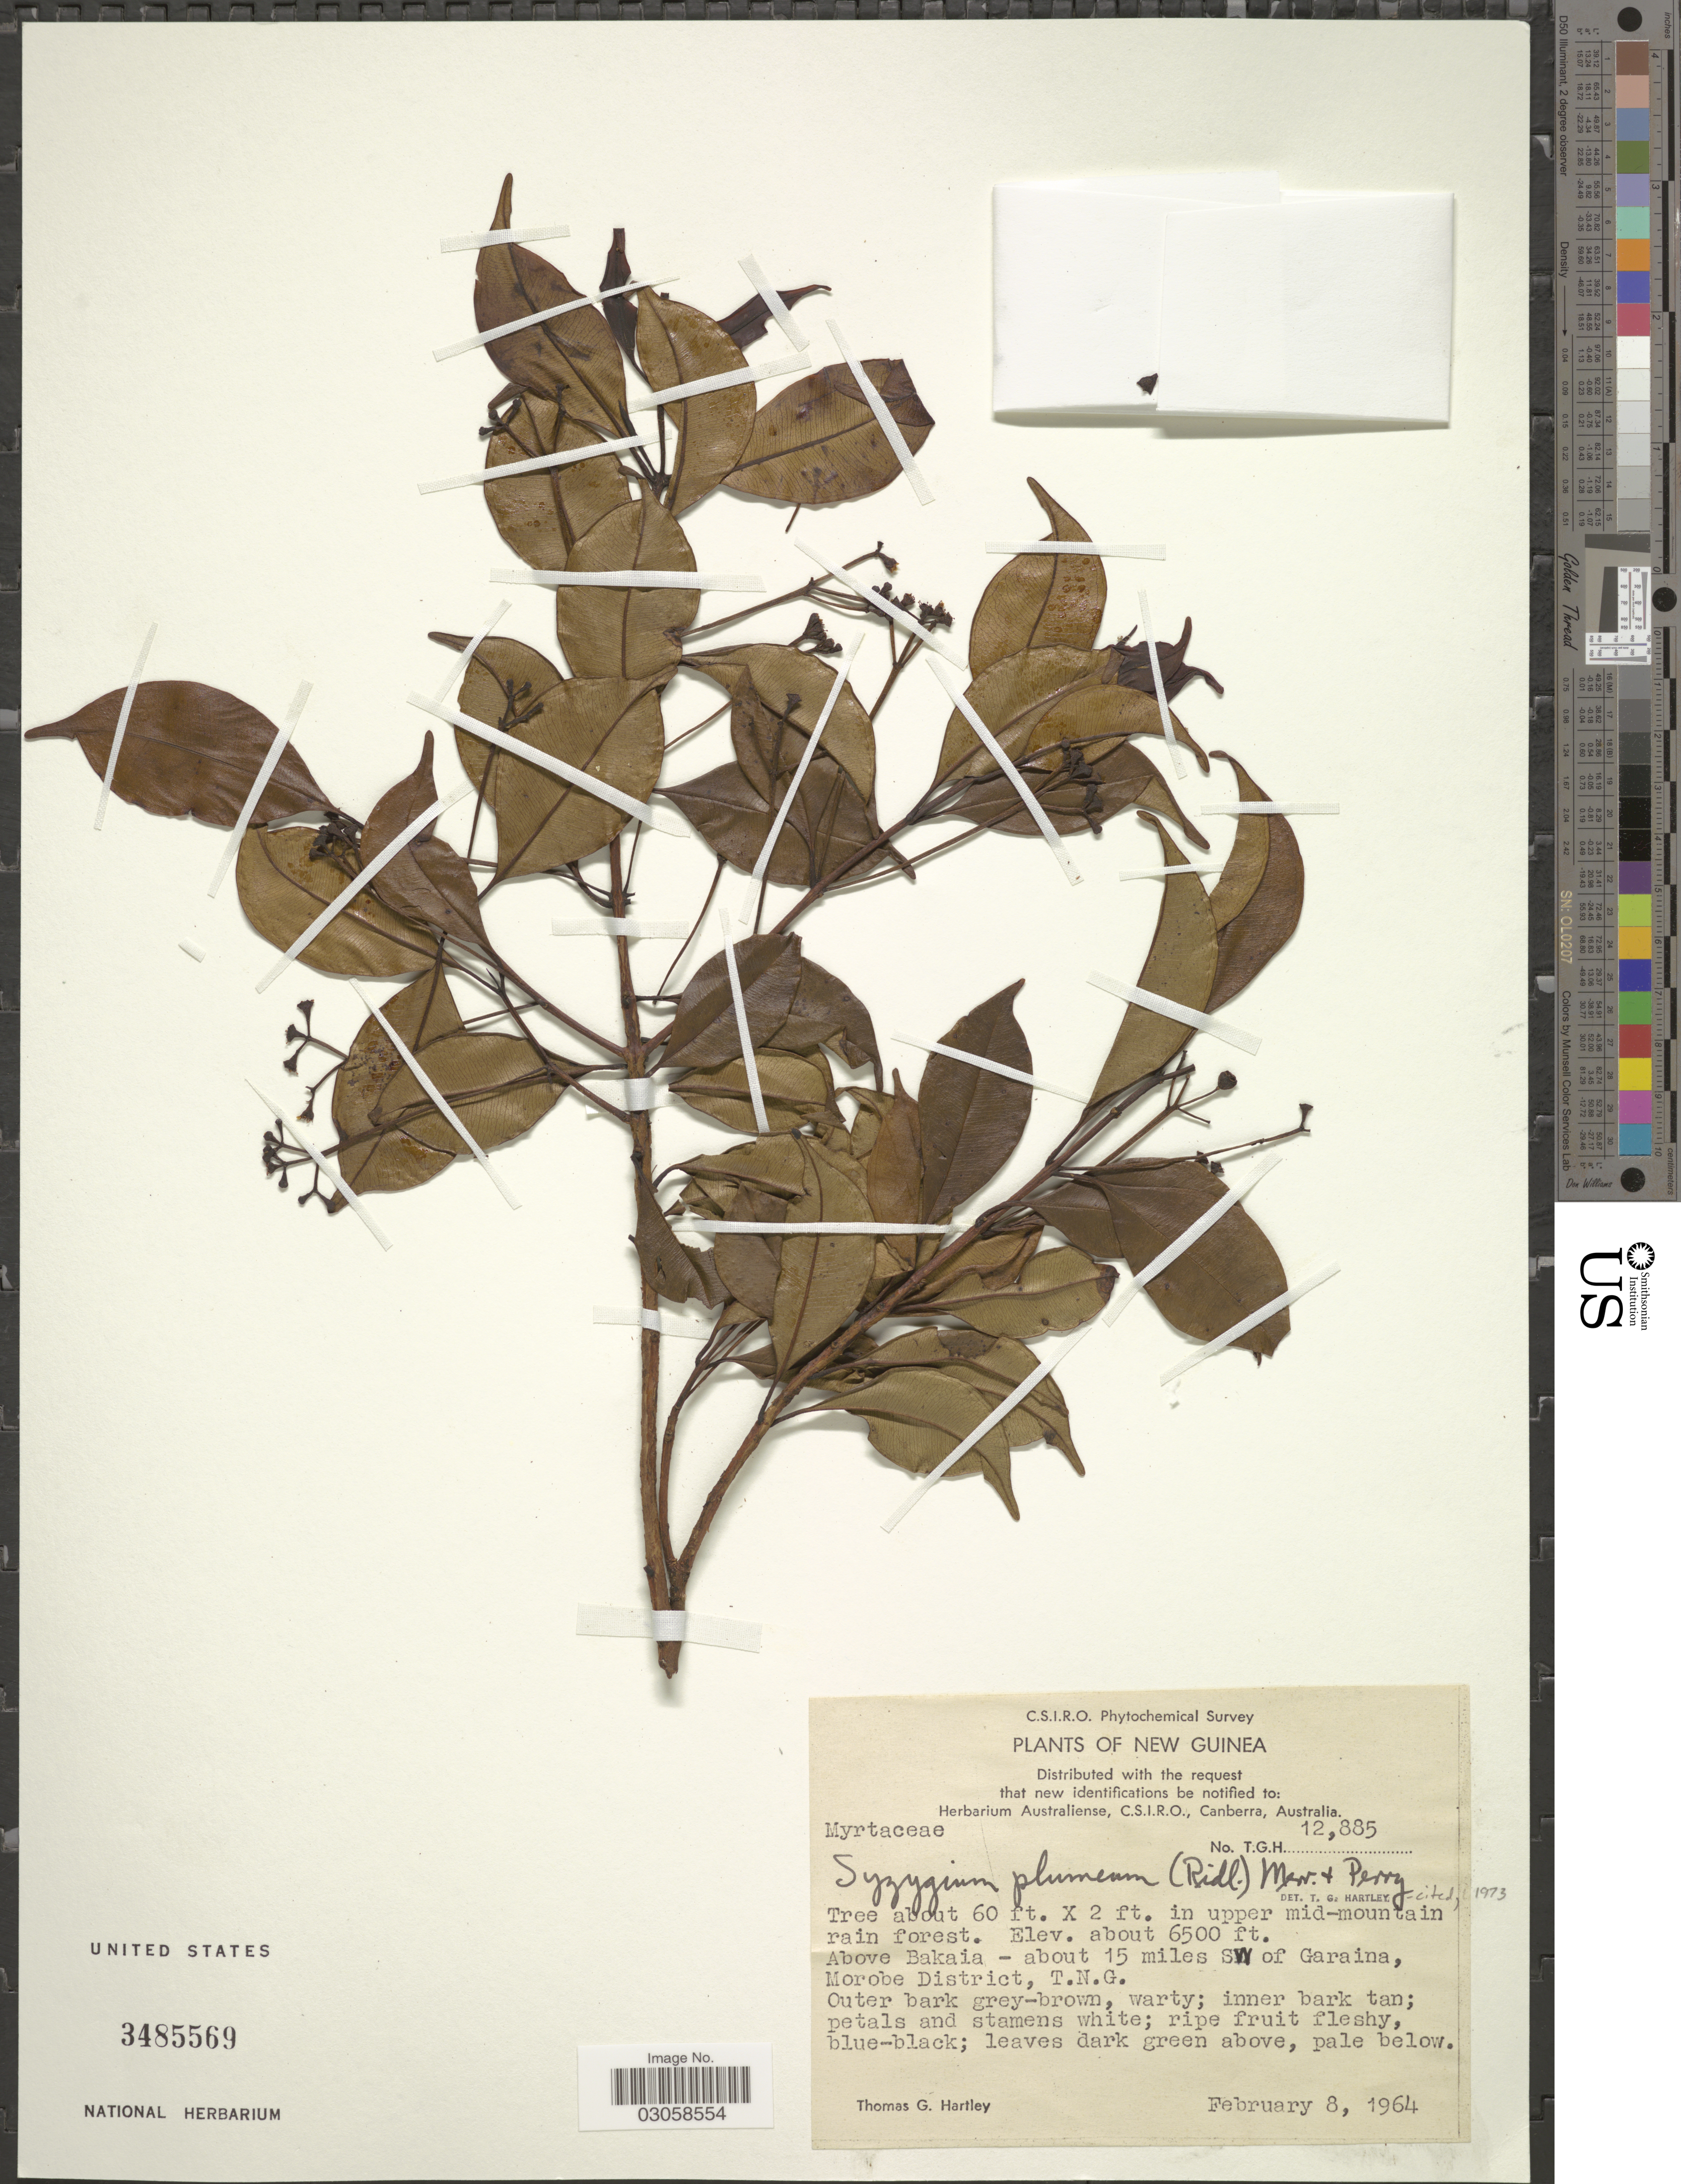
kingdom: Plantae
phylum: Tracheophyta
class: Magnoliopsida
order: Myrtales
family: Myrtaceae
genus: Syzygium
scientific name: Syzygium plumeum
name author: (Ridl.) Merr. & L.M. Perry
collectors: T. G. Hartley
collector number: T.G.H. 12,885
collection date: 1964-02-08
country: Papua New Guinea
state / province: Morobe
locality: New Guinea. Above Bakaia- about 15 miles SW of Garaina, Morobe District, T.N.G.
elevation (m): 1981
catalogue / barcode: US 3485569